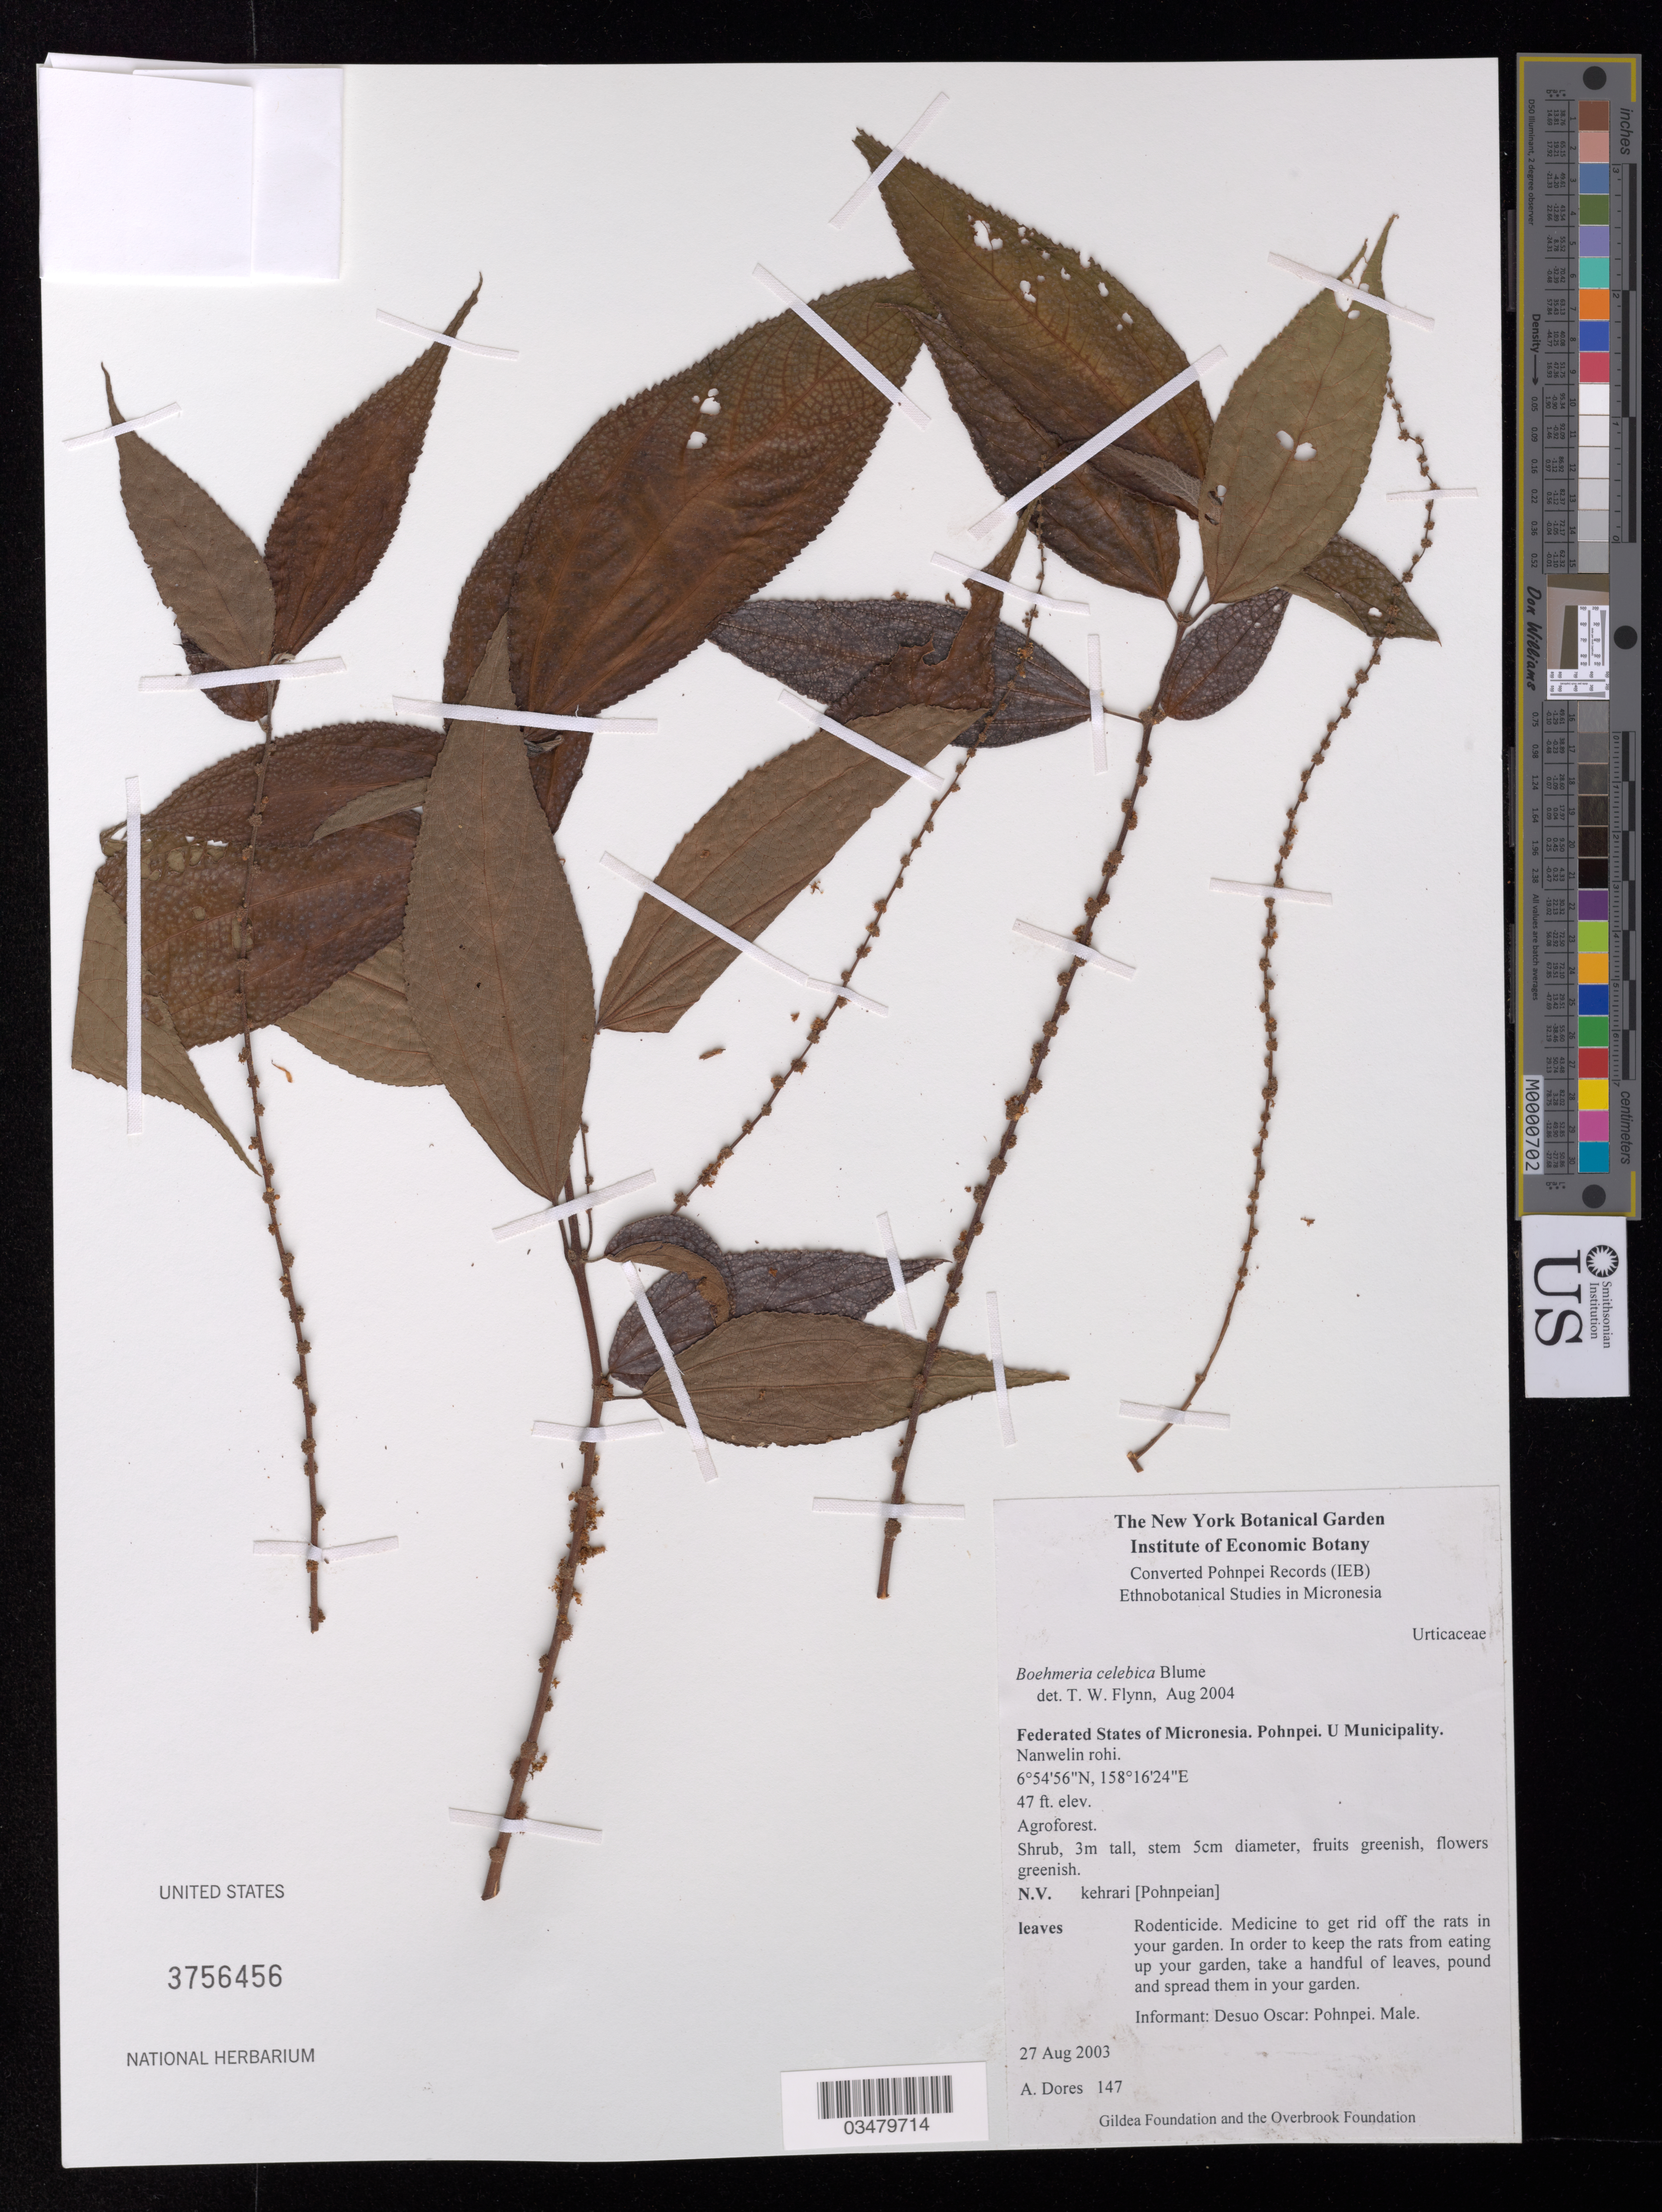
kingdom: Plantae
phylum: Tracheophyta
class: Magnoliopsida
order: Rosales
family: Urticaceae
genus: Boehmeria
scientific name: Boehmeria celebica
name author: Blume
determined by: Flynn, T. W.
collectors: A. Dores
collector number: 147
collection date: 2003-08-27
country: Micronesia, Federated States of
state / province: Pohnpei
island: Pohnpei [Ponape]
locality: Federated States. U Municipality. Nanwelin rohi, agroforest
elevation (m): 14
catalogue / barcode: US 3756456